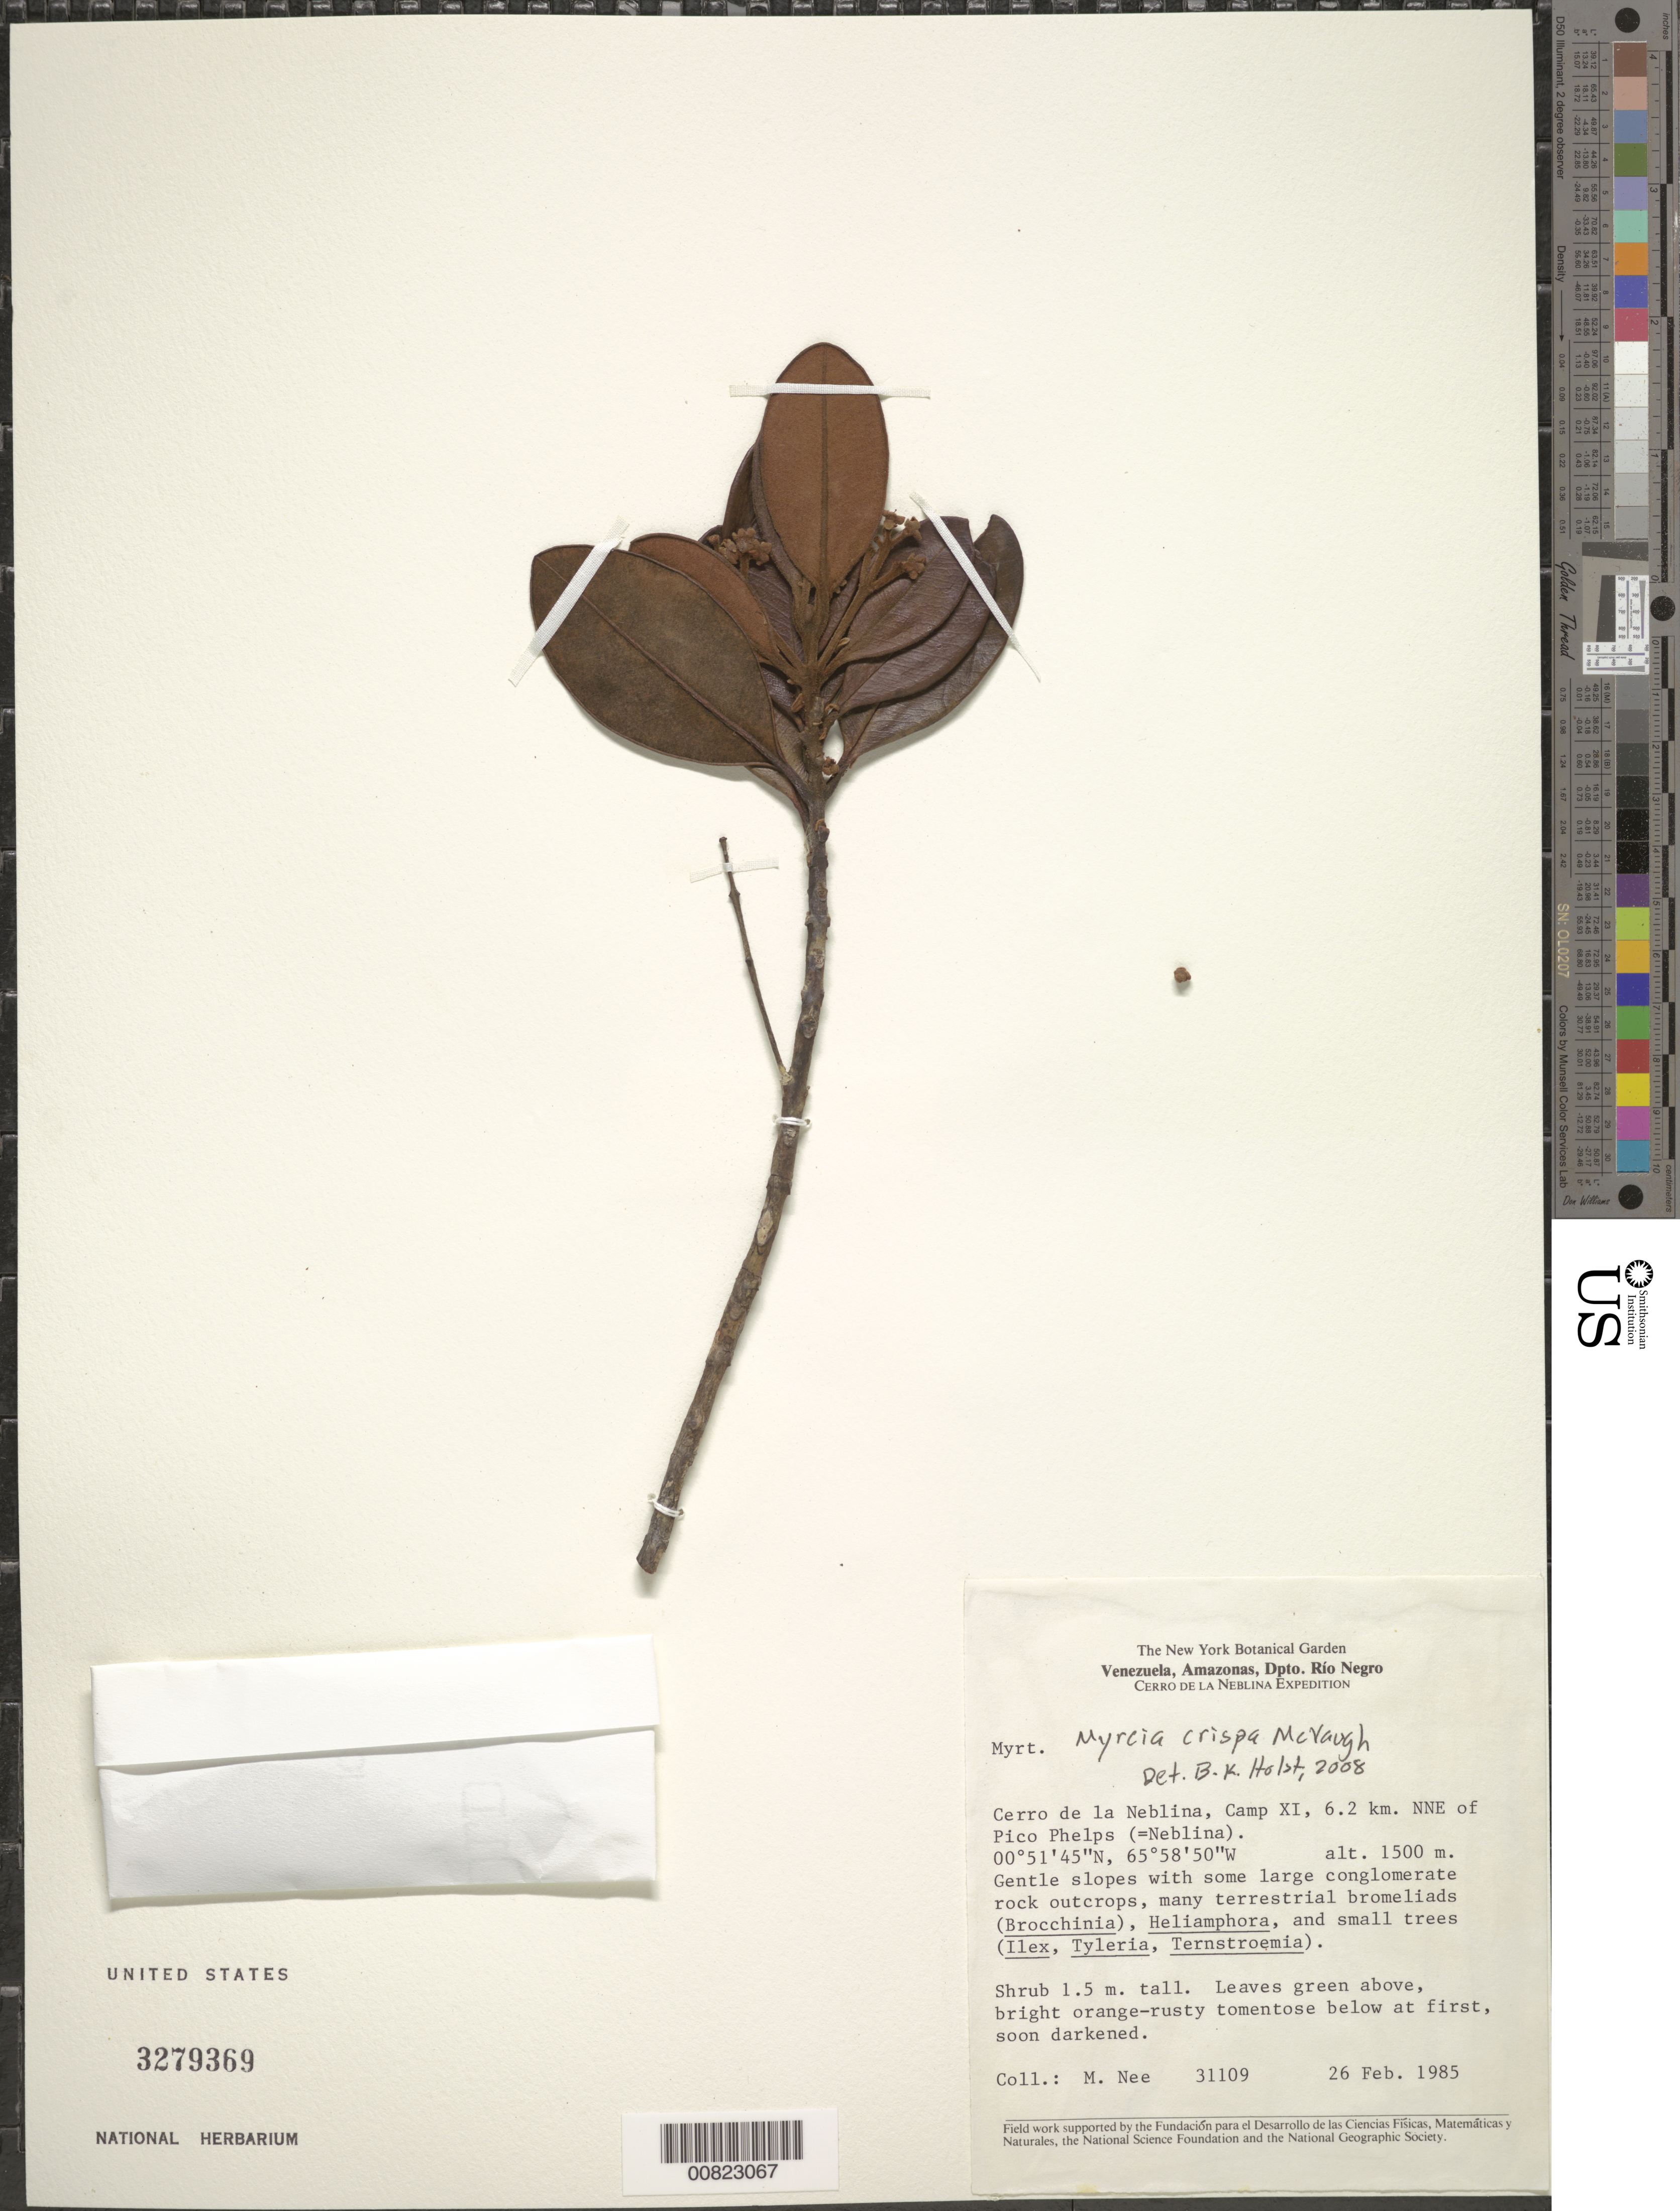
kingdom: Plantae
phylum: Tracheophyta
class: Magnoliopsida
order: Myrtales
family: Myrtaceae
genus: Myrcia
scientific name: Myrcia crispa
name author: McVaugh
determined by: Holst, Bruce K.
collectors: M. Nee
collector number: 31109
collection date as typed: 26-Feb-85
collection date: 1985-02-26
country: Venezuela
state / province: Amazonas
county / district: Río Negro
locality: Cerro de la Neblina, Camp XI, 6.2 km NNE of Pico Phelps (=Neblina)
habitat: Gentle slopes with some large conglomerate rock outcrops, with bromeliads and small trees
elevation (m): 1500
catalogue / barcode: US 3279369